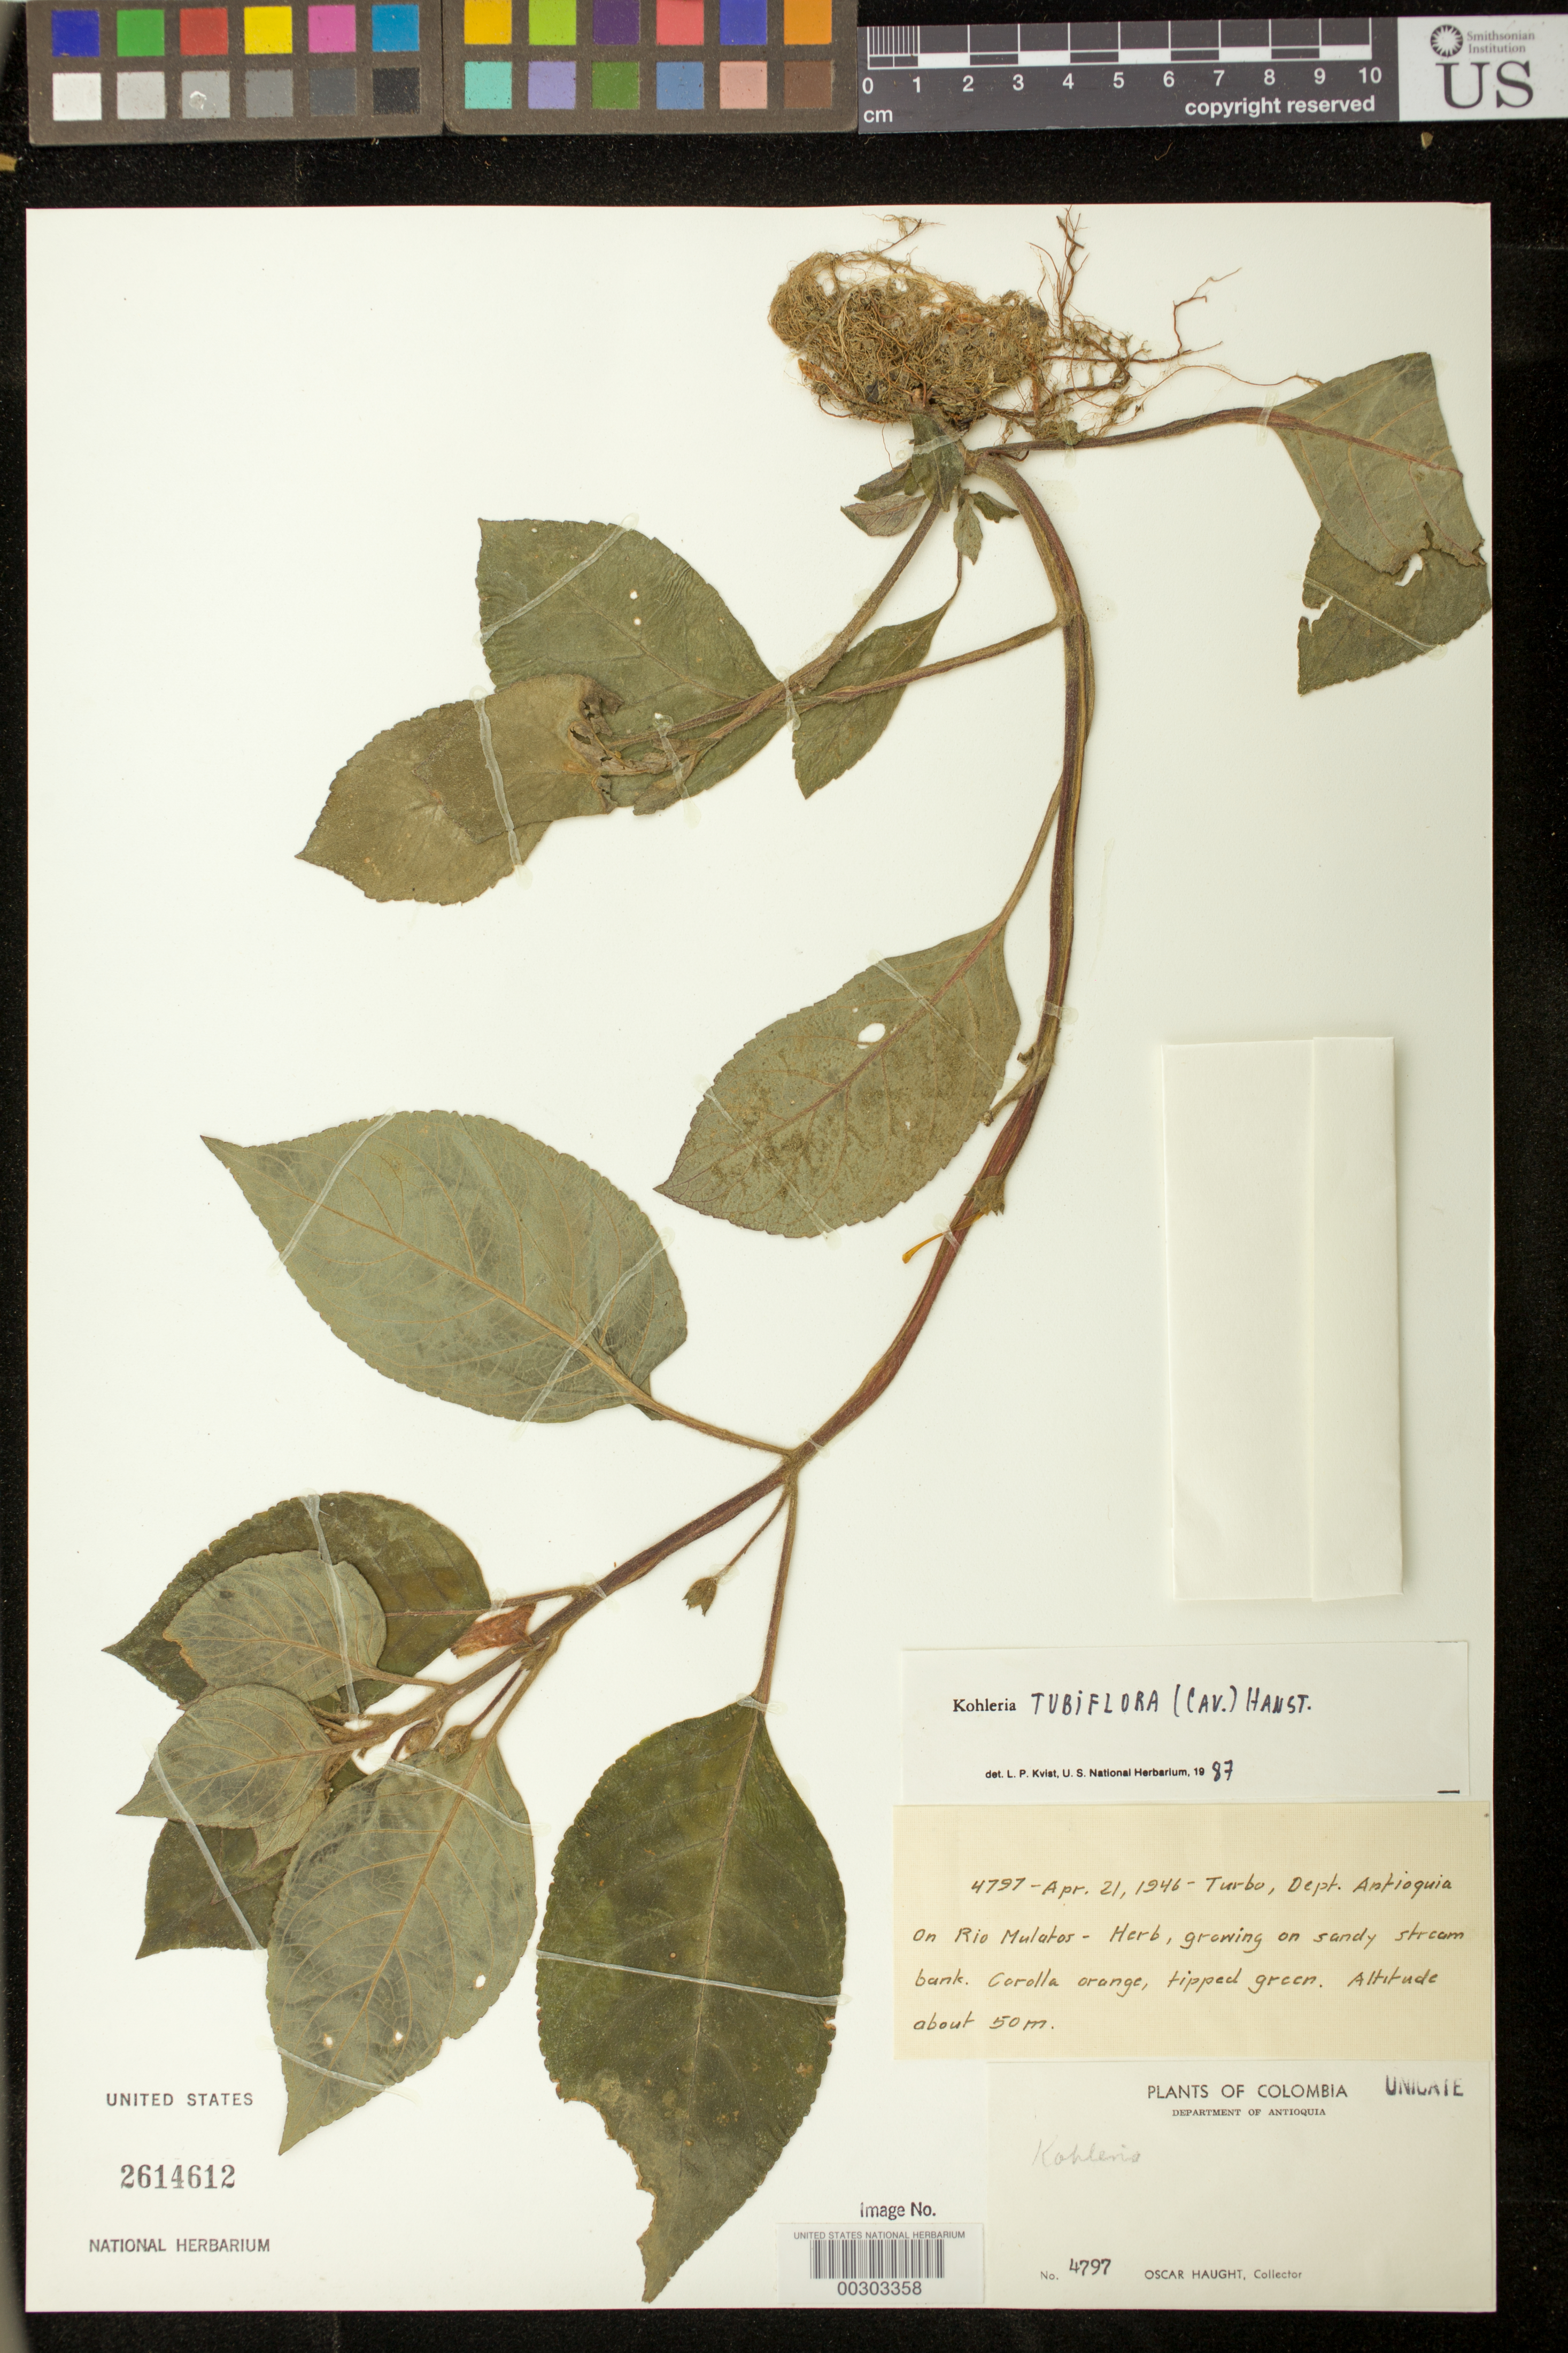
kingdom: Plantae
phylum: Tracheophyta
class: Magnoliopsida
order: Lamiales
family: Gesneriaceae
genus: Kohleria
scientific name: Kohleria tubiflora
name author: (Cav.) Hanst.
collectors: O. L. Haught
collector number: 4797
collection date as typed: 21 Apr 1946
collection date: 1946-04-21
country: Colombia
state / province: Antioquia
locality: Rio Mulatos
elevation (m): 50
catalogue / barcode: US 2614612